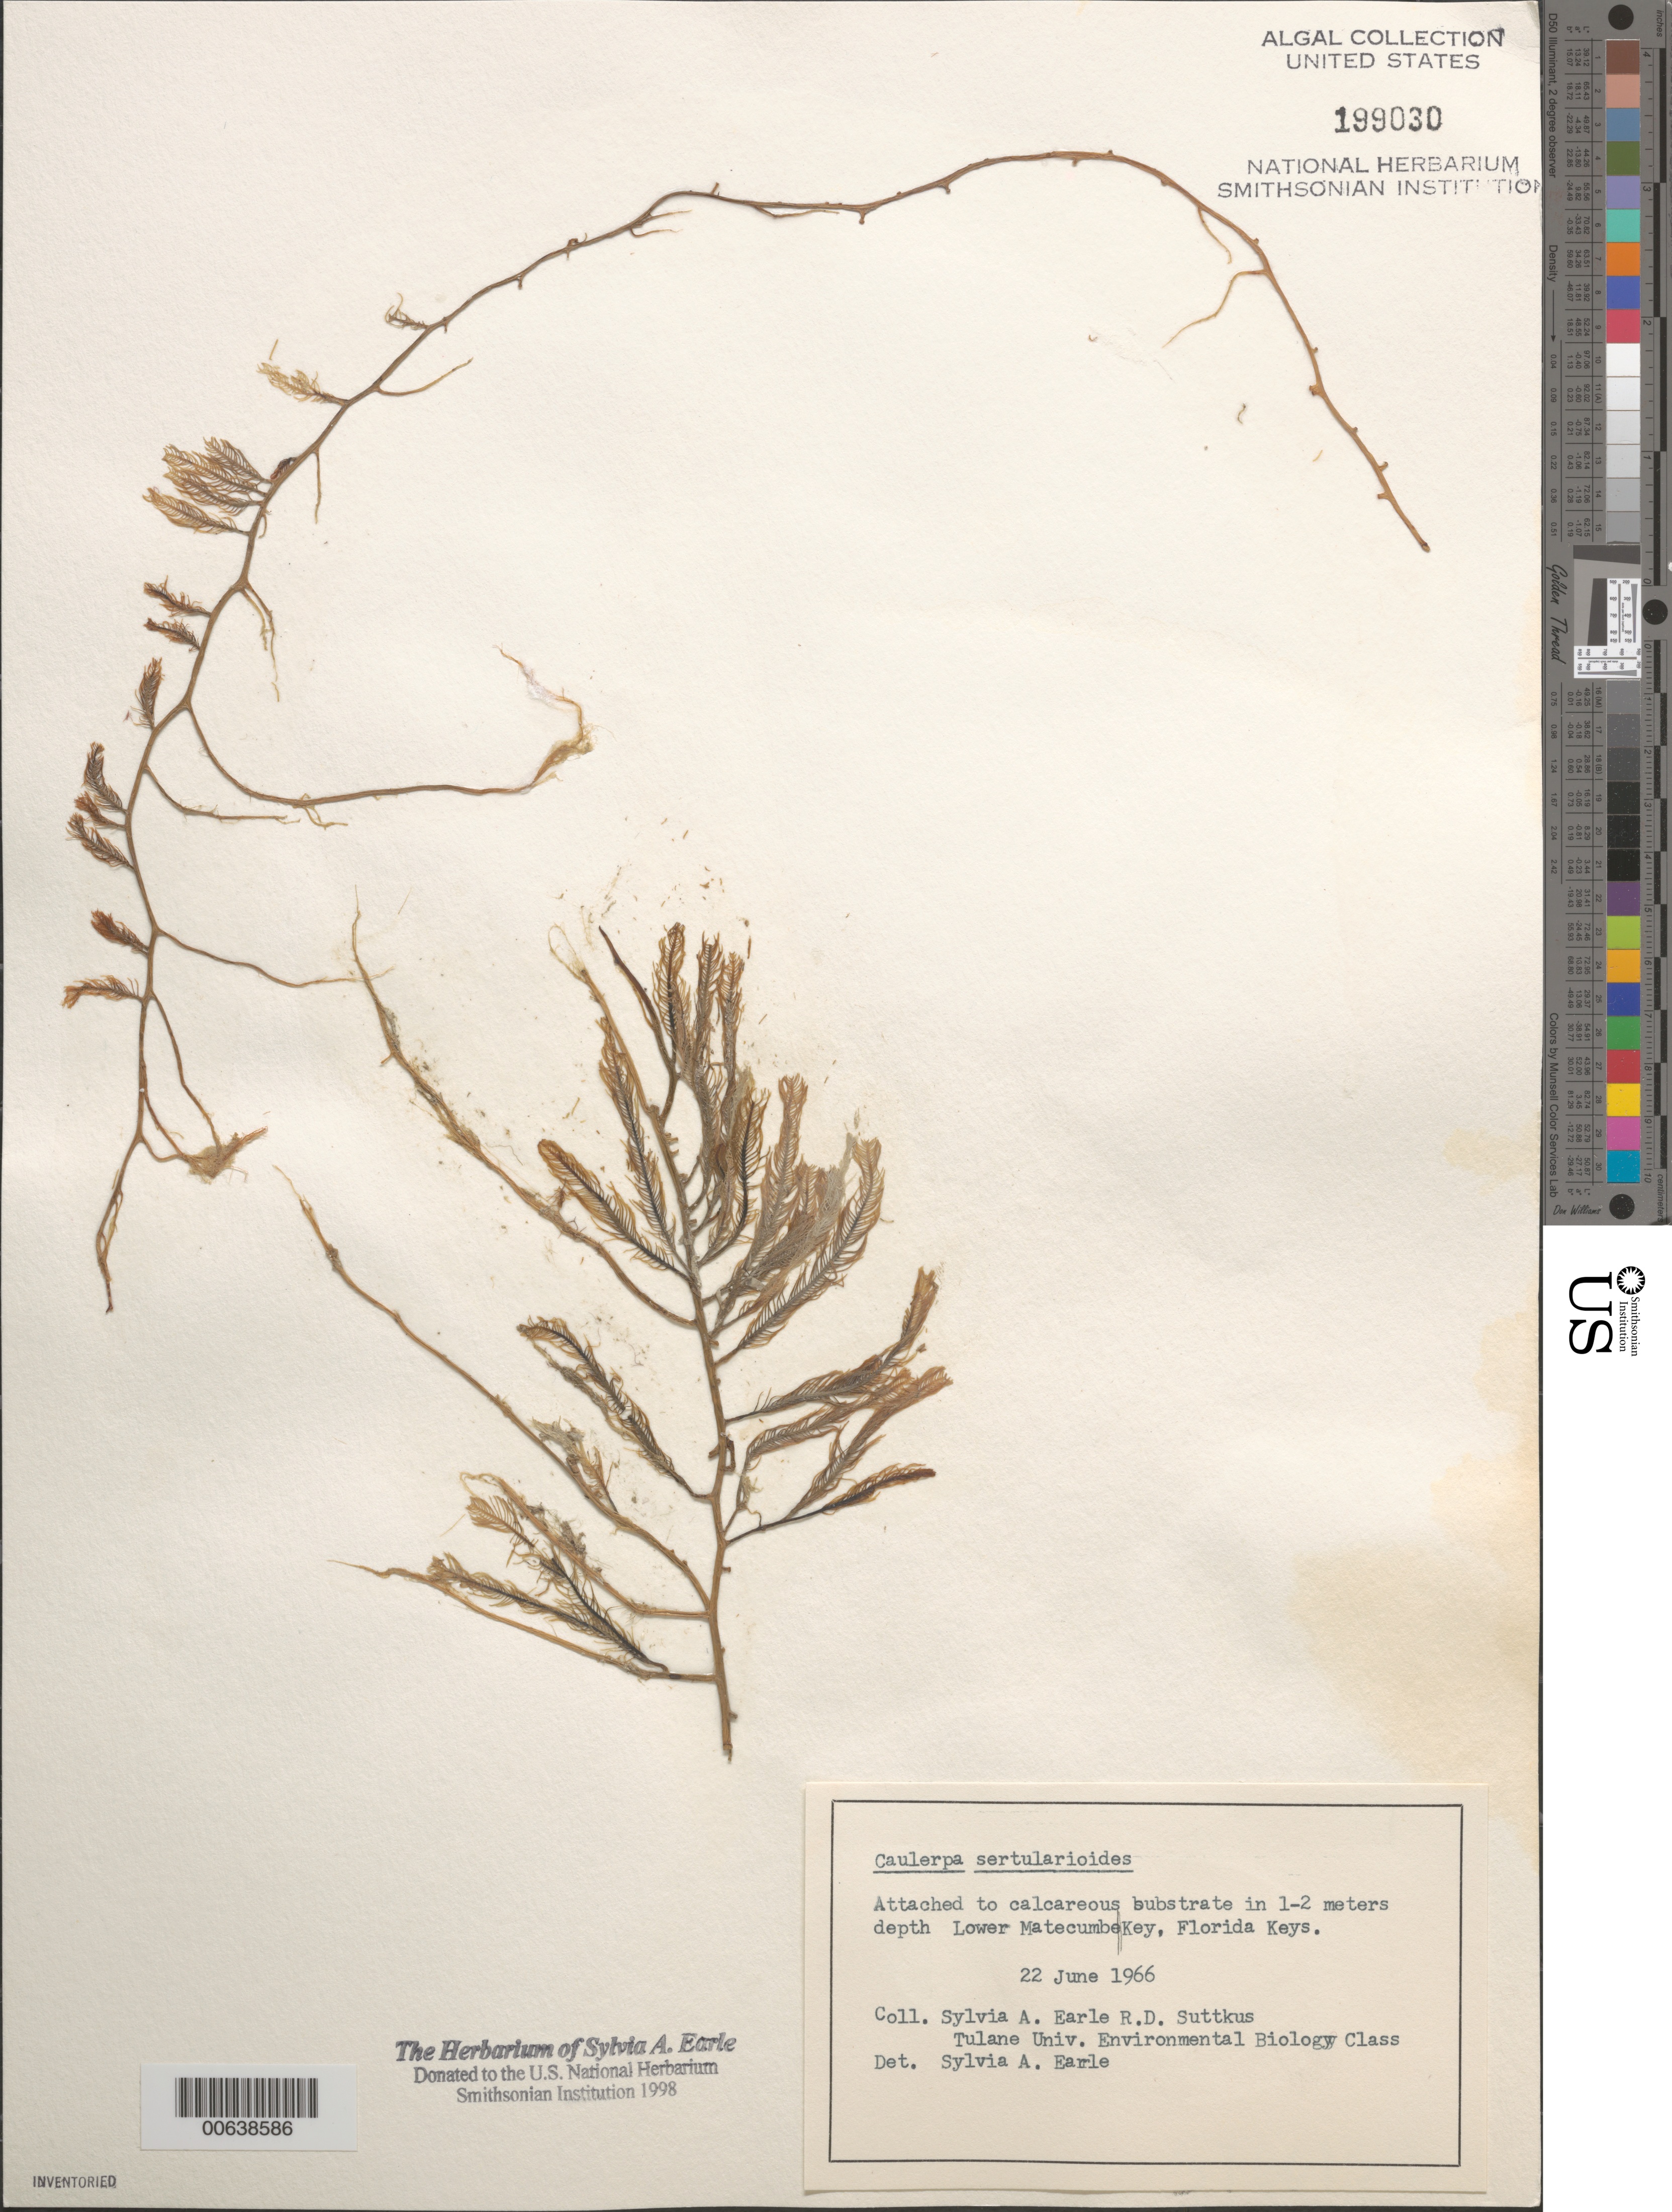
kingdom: Plantae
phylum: Chlorophyta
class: Ulvophyceae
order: Bryopsidales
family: Caulerpaceae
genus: Caulerpa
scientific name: Caulerpa sertularioides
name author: (S.G. Gmel.) M. Howe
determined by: Earle, S. A.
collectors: S. A. Earle, R. Suttkus & Tulane Univ. Env. Biol. Class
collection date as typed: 22 Jun 1966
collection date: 1966-06-22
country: United States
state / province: Florida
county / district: Monroe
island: Lower Matecumbe Key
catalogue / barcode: US 199030